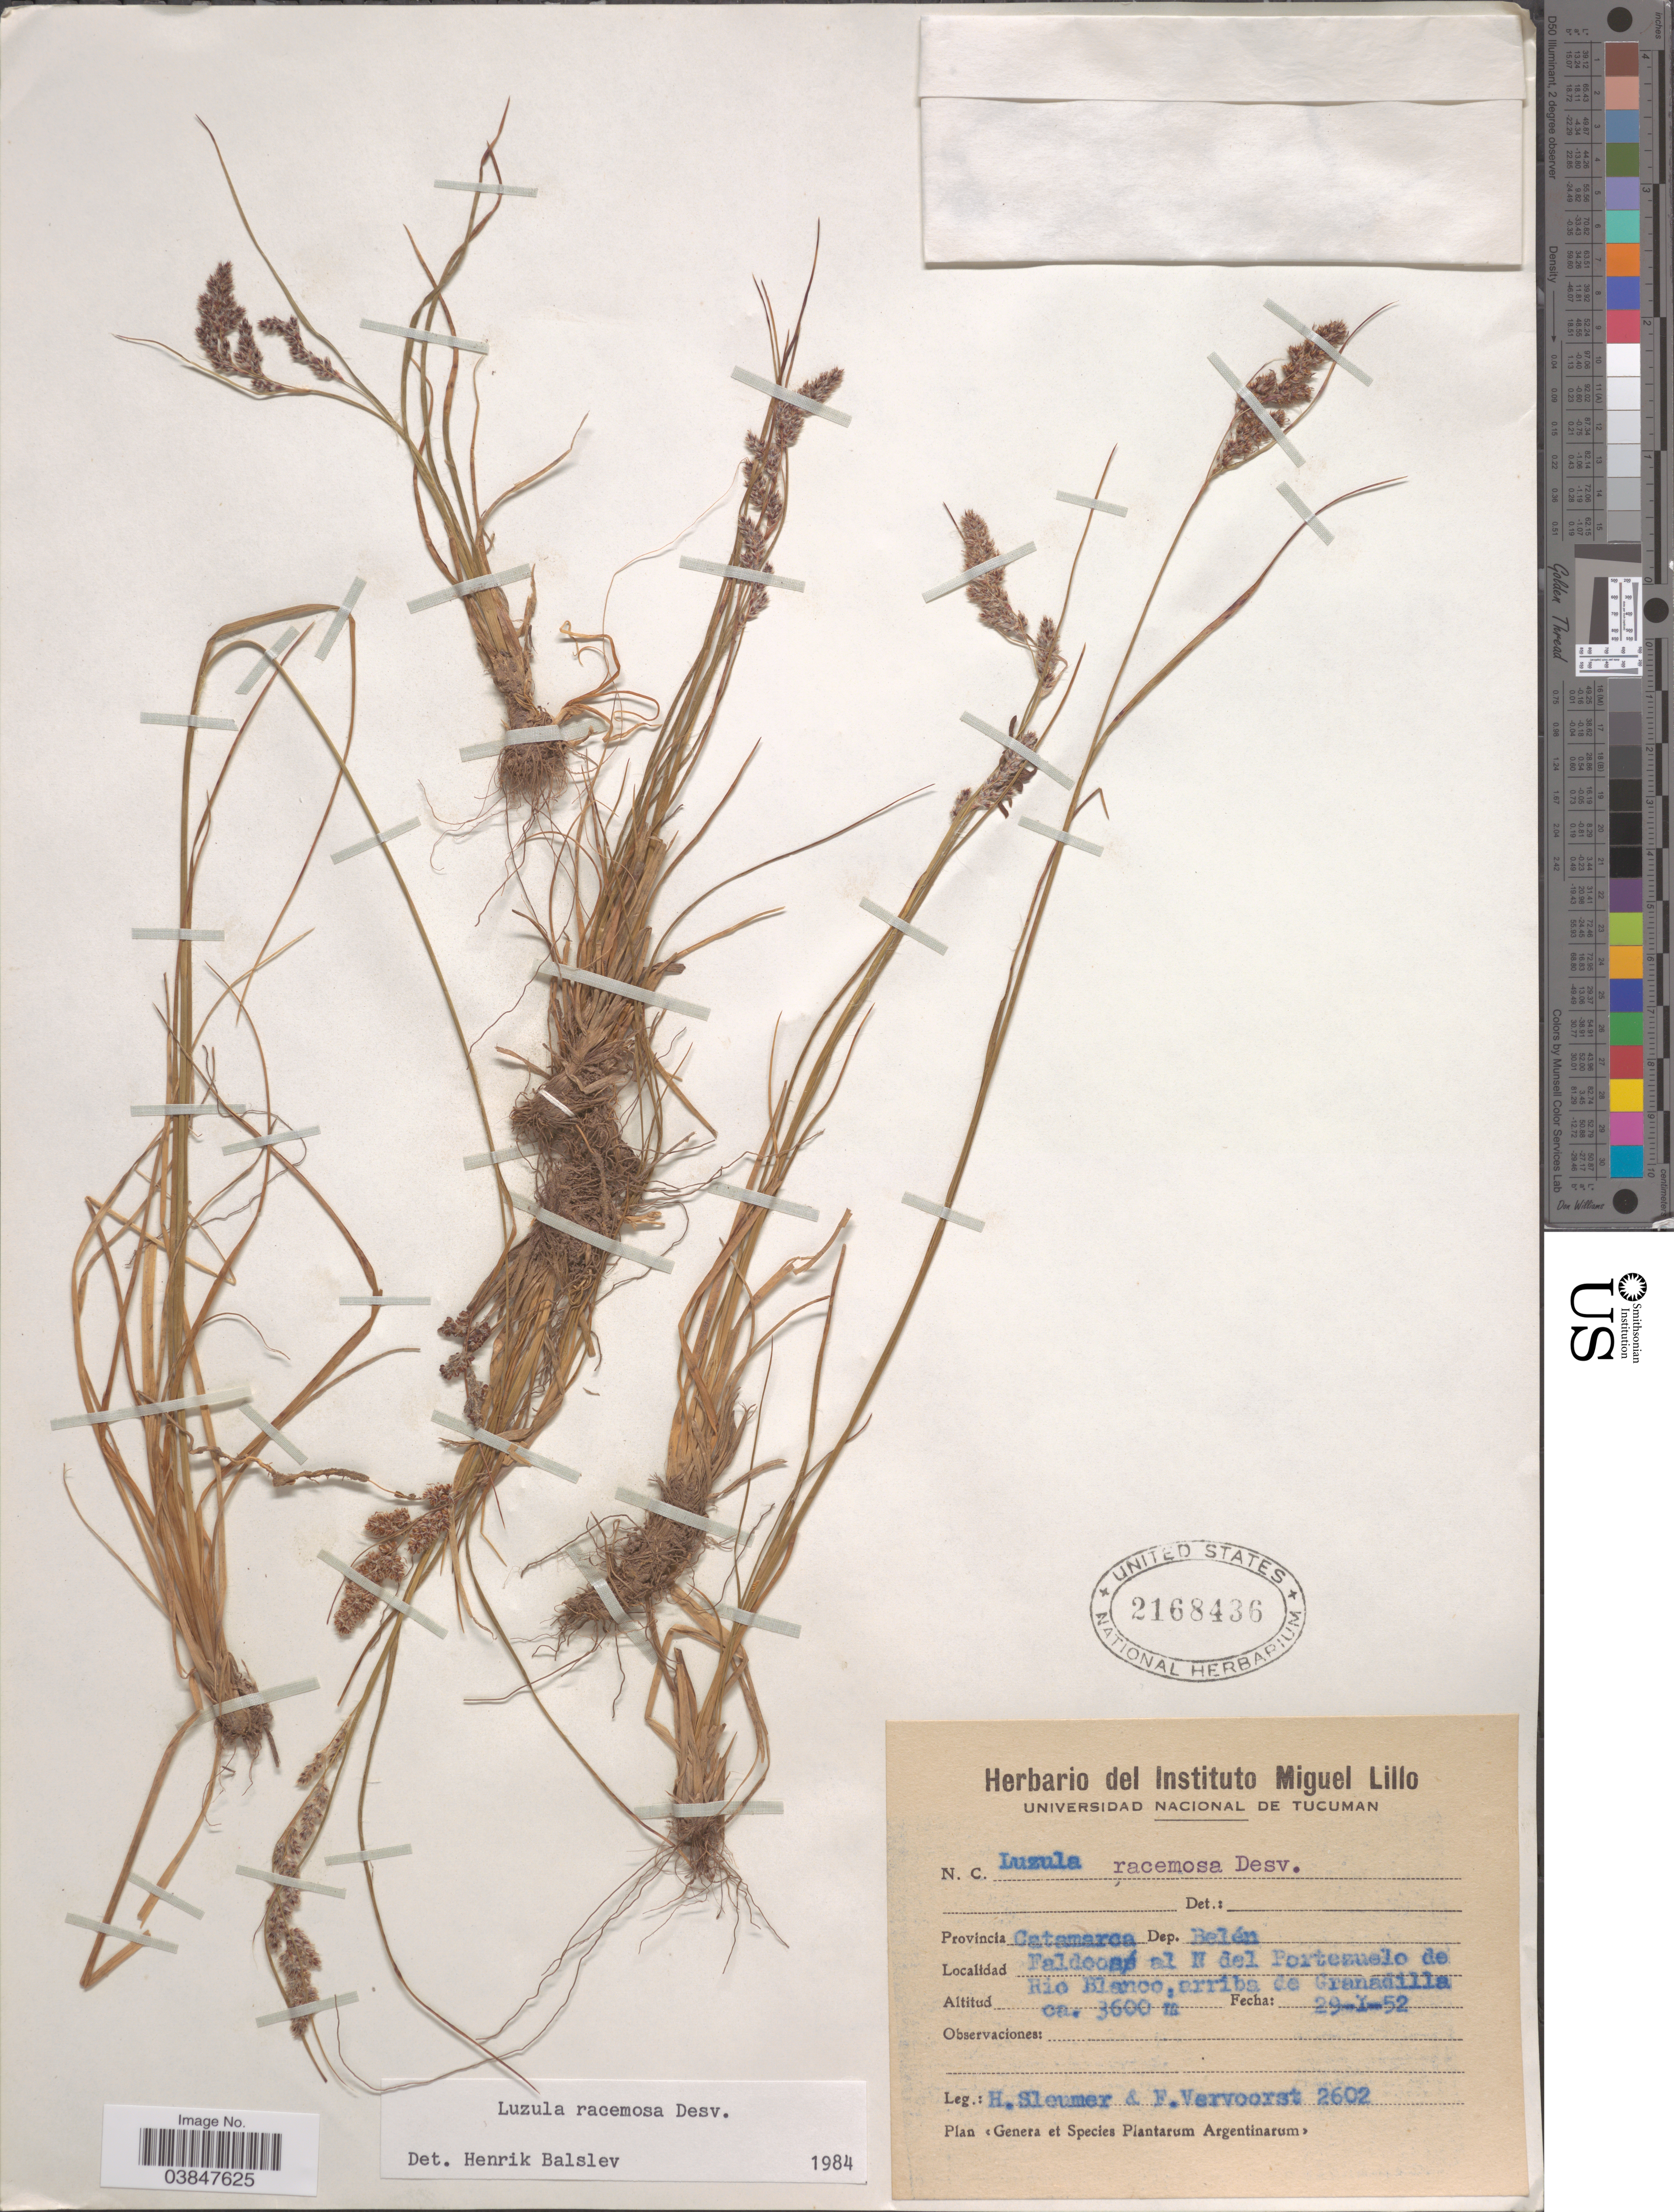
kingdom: Plantae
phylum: Tracheophyta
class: Liliopsida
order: Poales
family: Juncaceae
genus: Luzula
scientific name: Luzula racemosa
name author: Desv.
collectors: H. O. Sleumer & F. Vervoorst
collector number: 2602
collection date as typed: Transcribed d/m/y: 19/1/52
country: Argentina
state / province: Catamarca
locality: Dep. Belén. Faldooa al N del Portezuelo de Rio Blanco, arriba de Granadilla.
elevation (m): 3600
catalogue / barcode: US 2168436